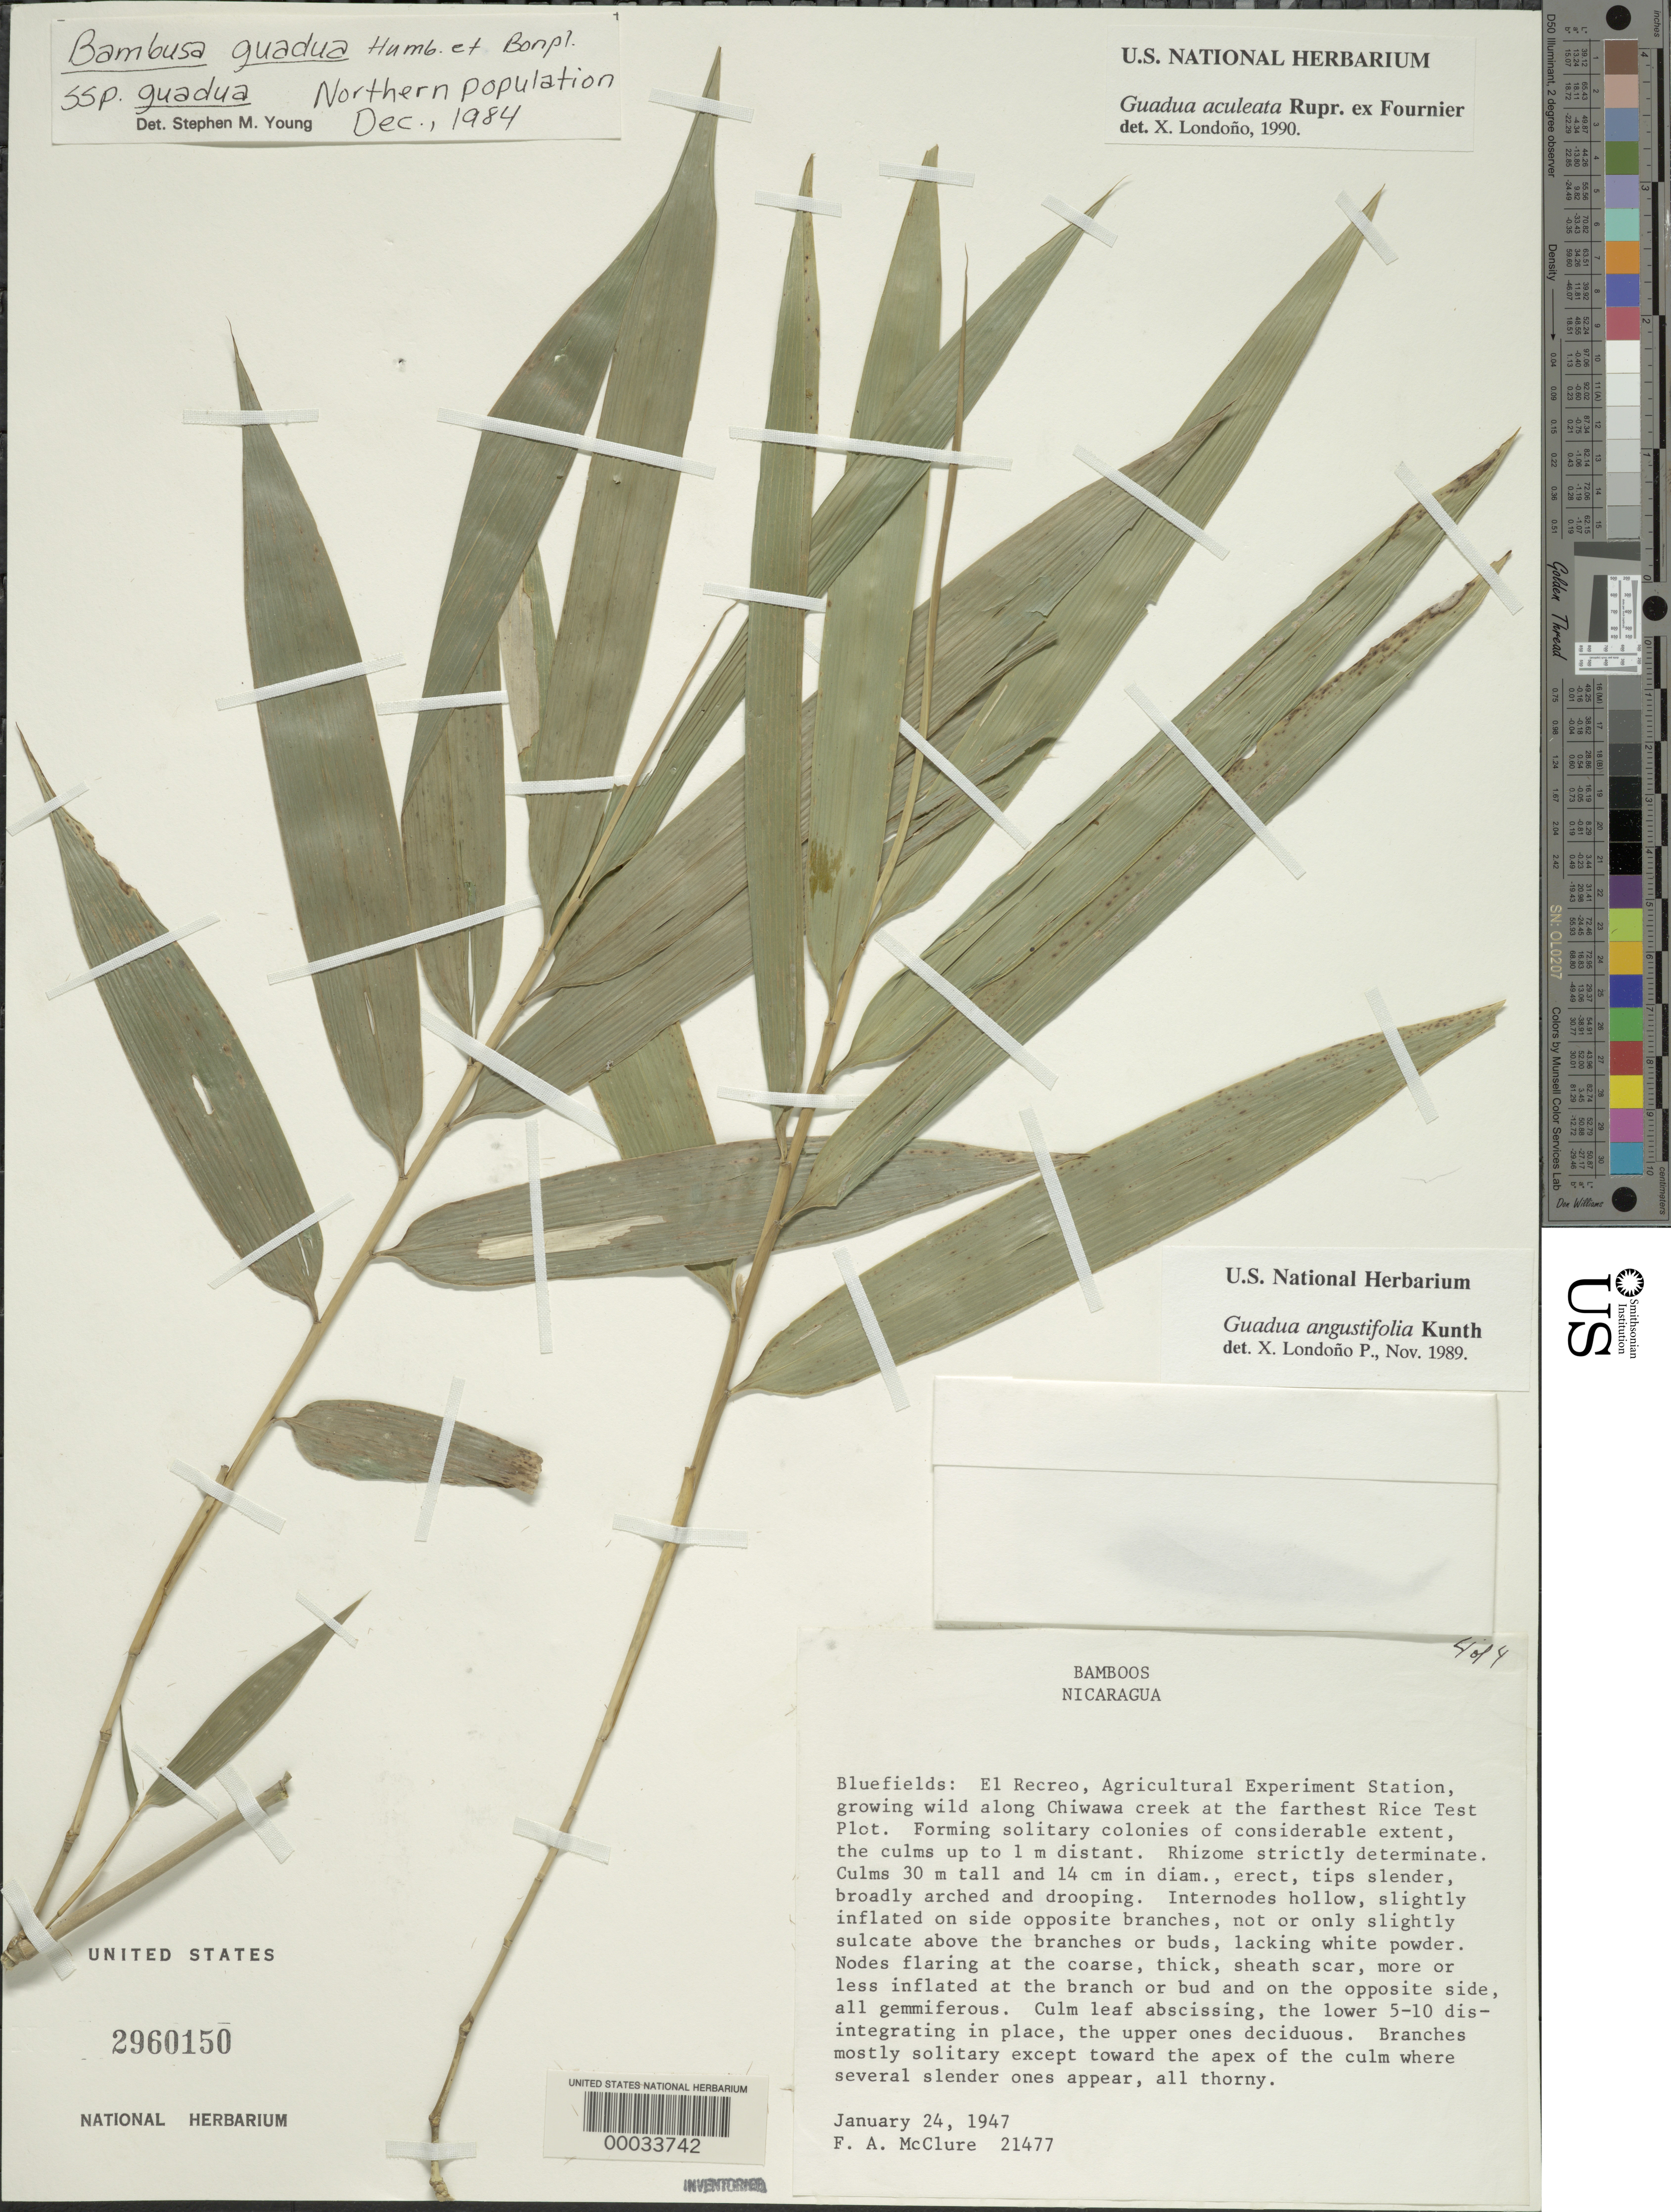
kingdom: Plantae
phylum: Tracheophyta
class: Liliopsida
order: Poales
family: Poaceae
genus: Guadua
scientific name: Guadua aculeata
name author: Rupr. ex E. Fourn.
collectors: F. A. McClure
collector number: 21477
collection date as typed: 24 Jan 1947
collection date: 1947-01-24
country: Nicaragua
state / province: Atlántico Sur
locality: Bluefields: el recreo, agr. expt. sta., along chiwawa creek ant the farthest rice test plot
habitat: Along creek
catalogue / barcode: US 2960150